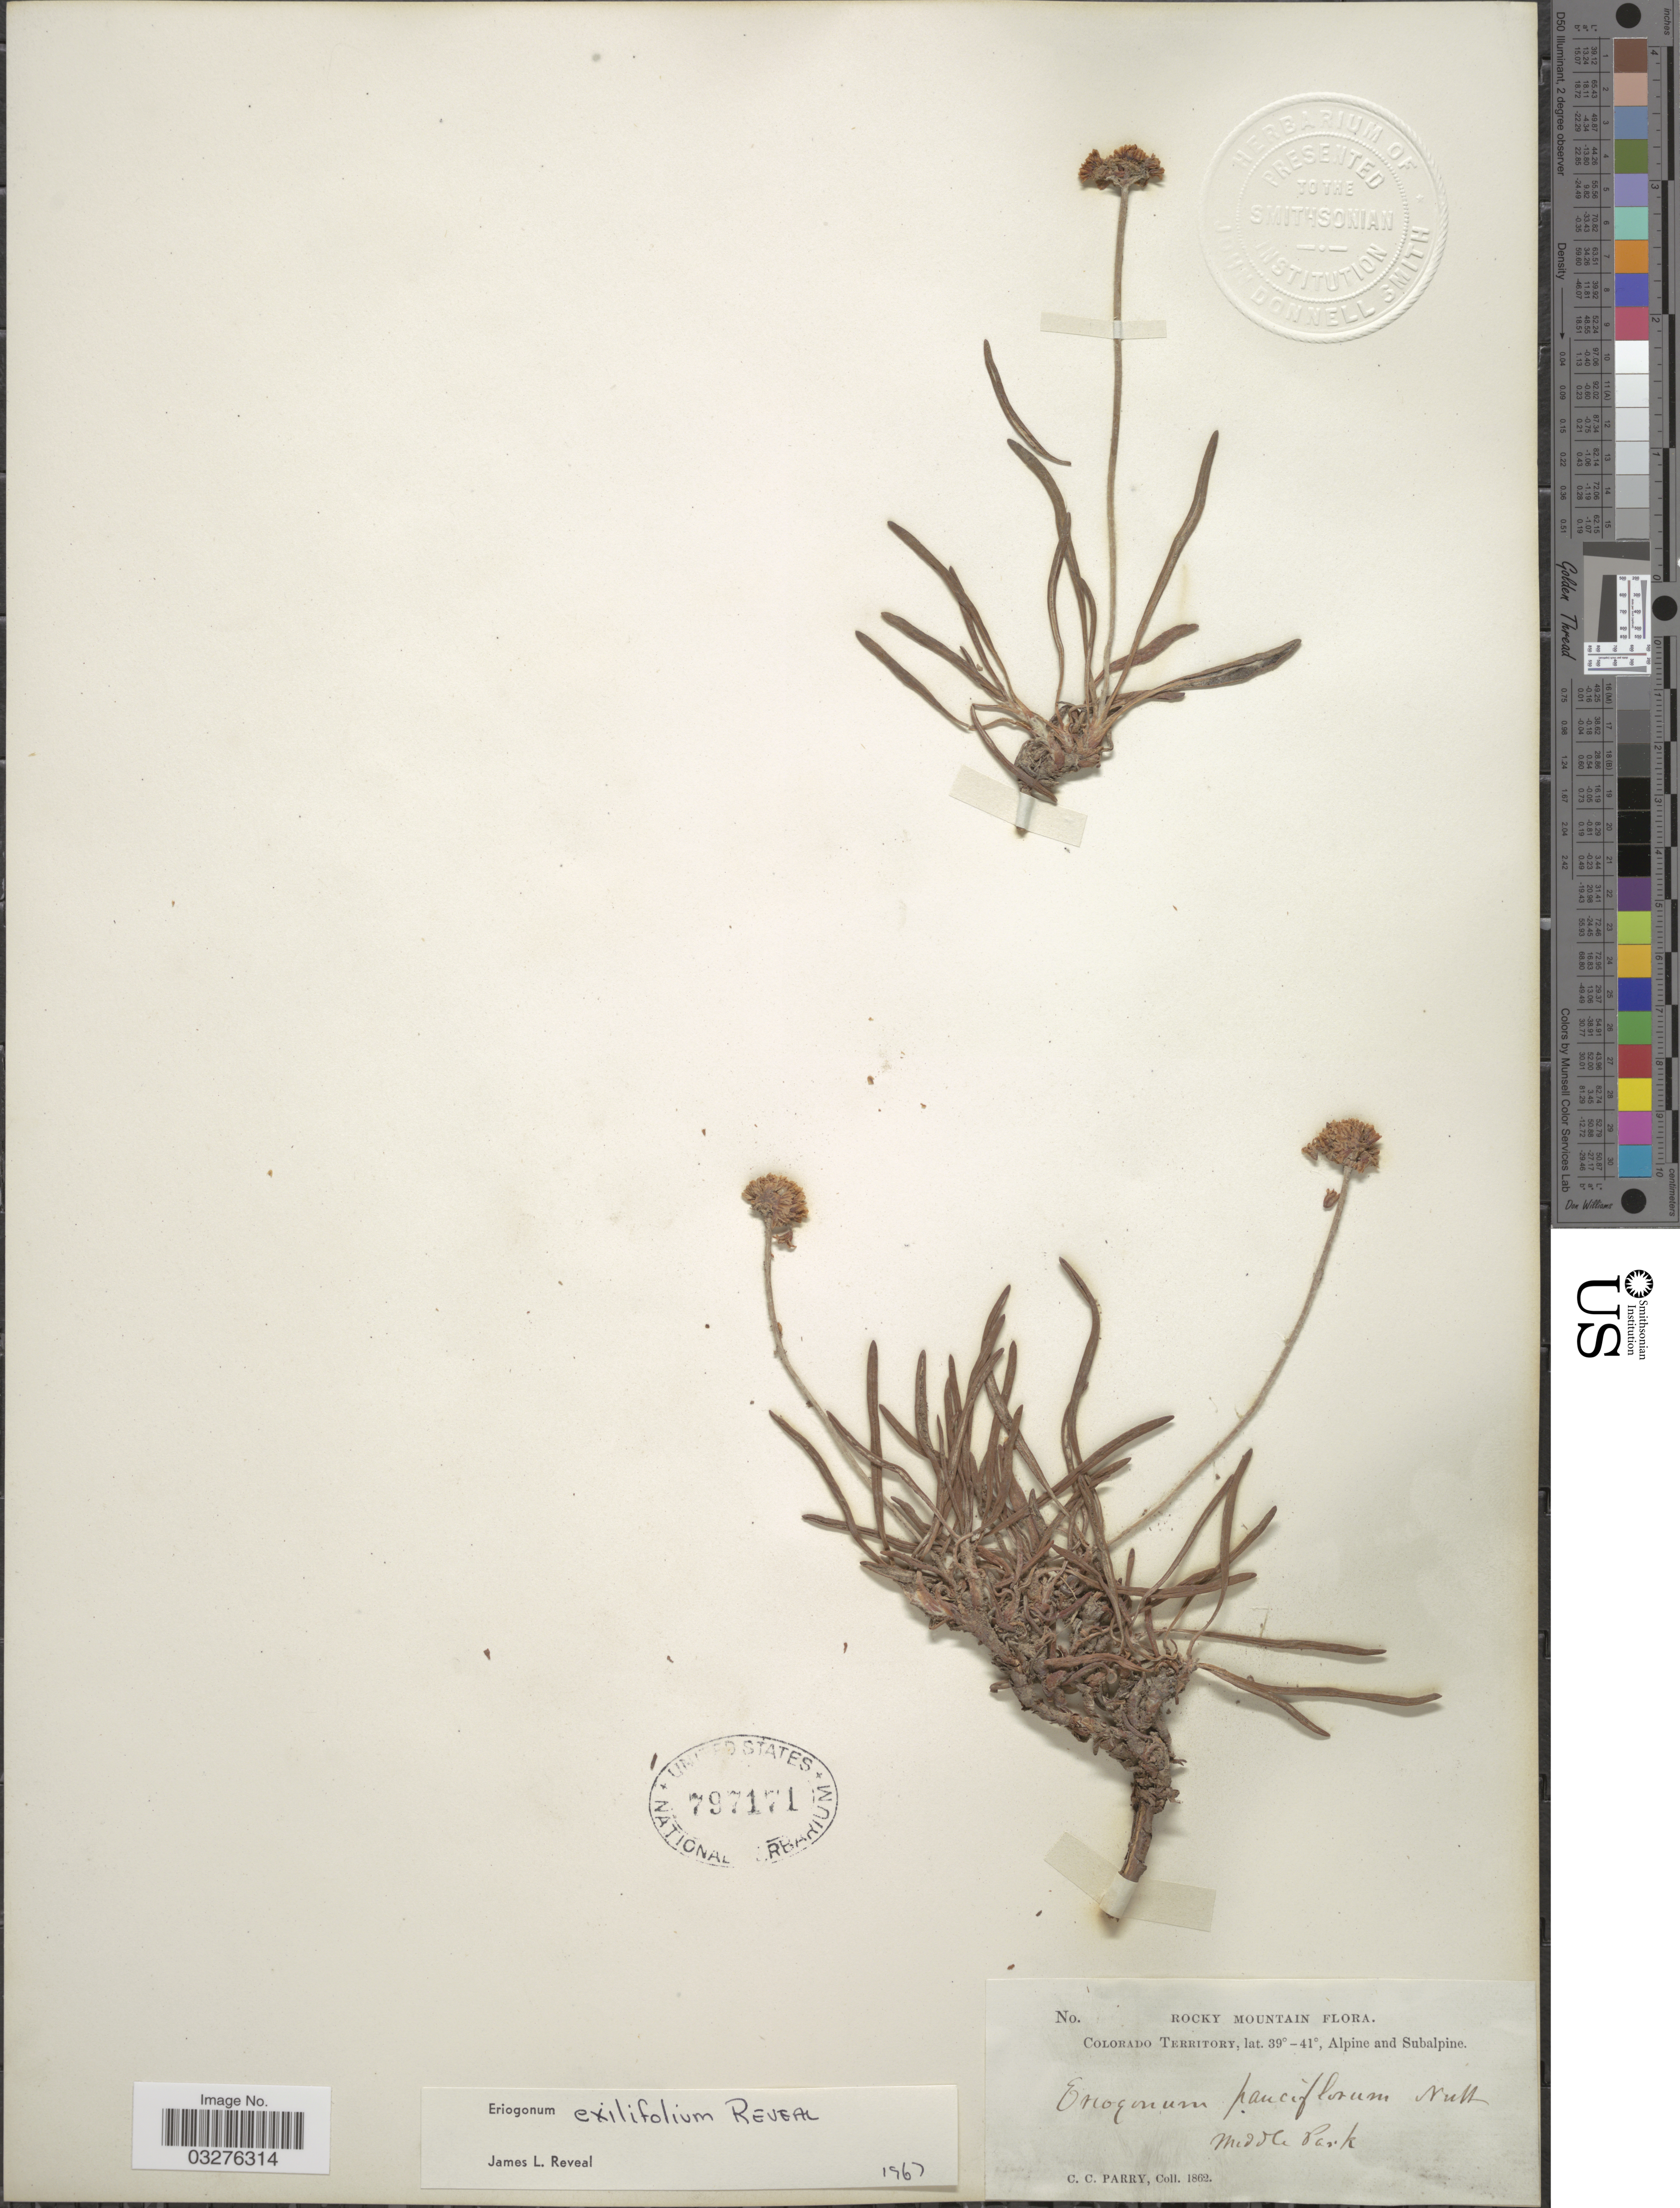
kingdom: Plantae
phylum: Tracheophyta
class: Magnoliopsida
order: Caryophyllales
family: Polygonaceae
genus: Eriogonum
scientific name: Eriogonum exilifolium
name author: Reveal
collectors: C. C. Parry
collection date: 1862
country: United States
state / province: Colorado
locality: Rocky Mountain, Colorado Territory, Alpine and Subalpine, Middle Park.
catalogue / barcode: US 797171